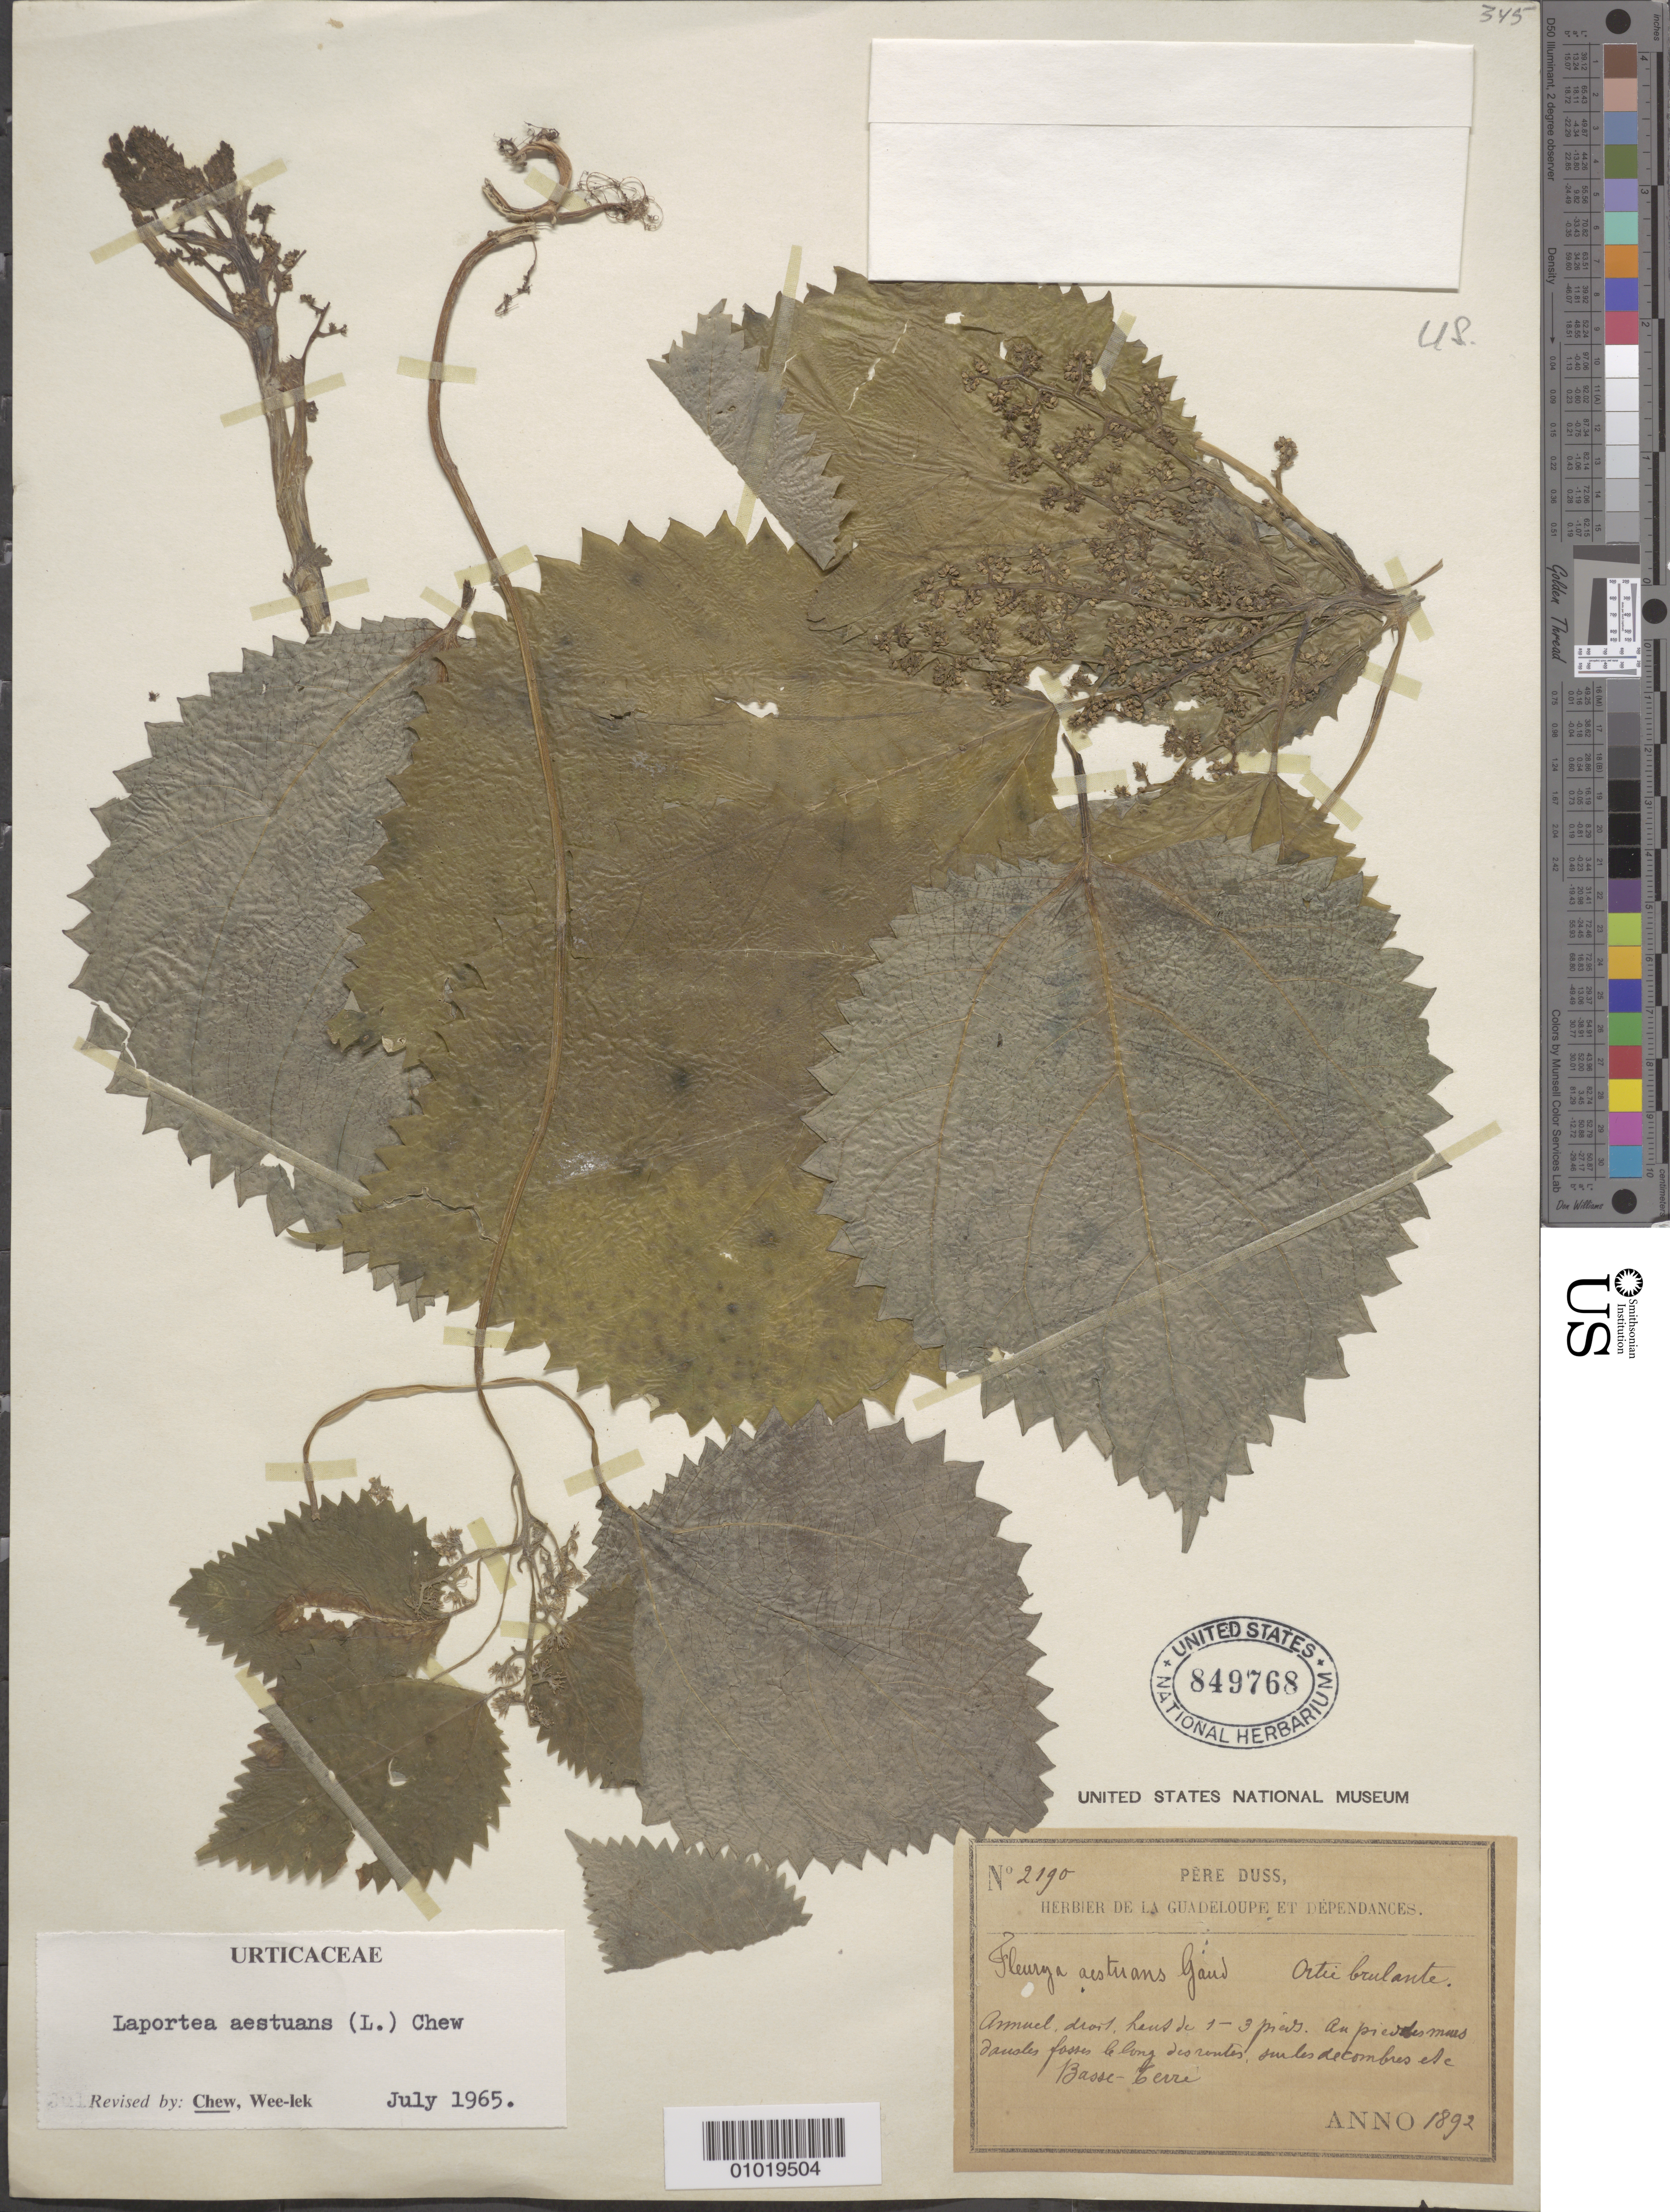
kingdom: Plantae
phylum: Tracheophyta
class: Magnoliopsida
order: Rosales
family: Urticaceae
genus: Laportea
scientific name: Laportea aestuans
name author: (L.) Chew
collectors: Père Duss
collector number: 2190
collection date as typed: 1892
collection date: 1892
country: Guadeloupe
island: Basse Terre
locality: Basse-Terre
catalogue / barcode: US 849768